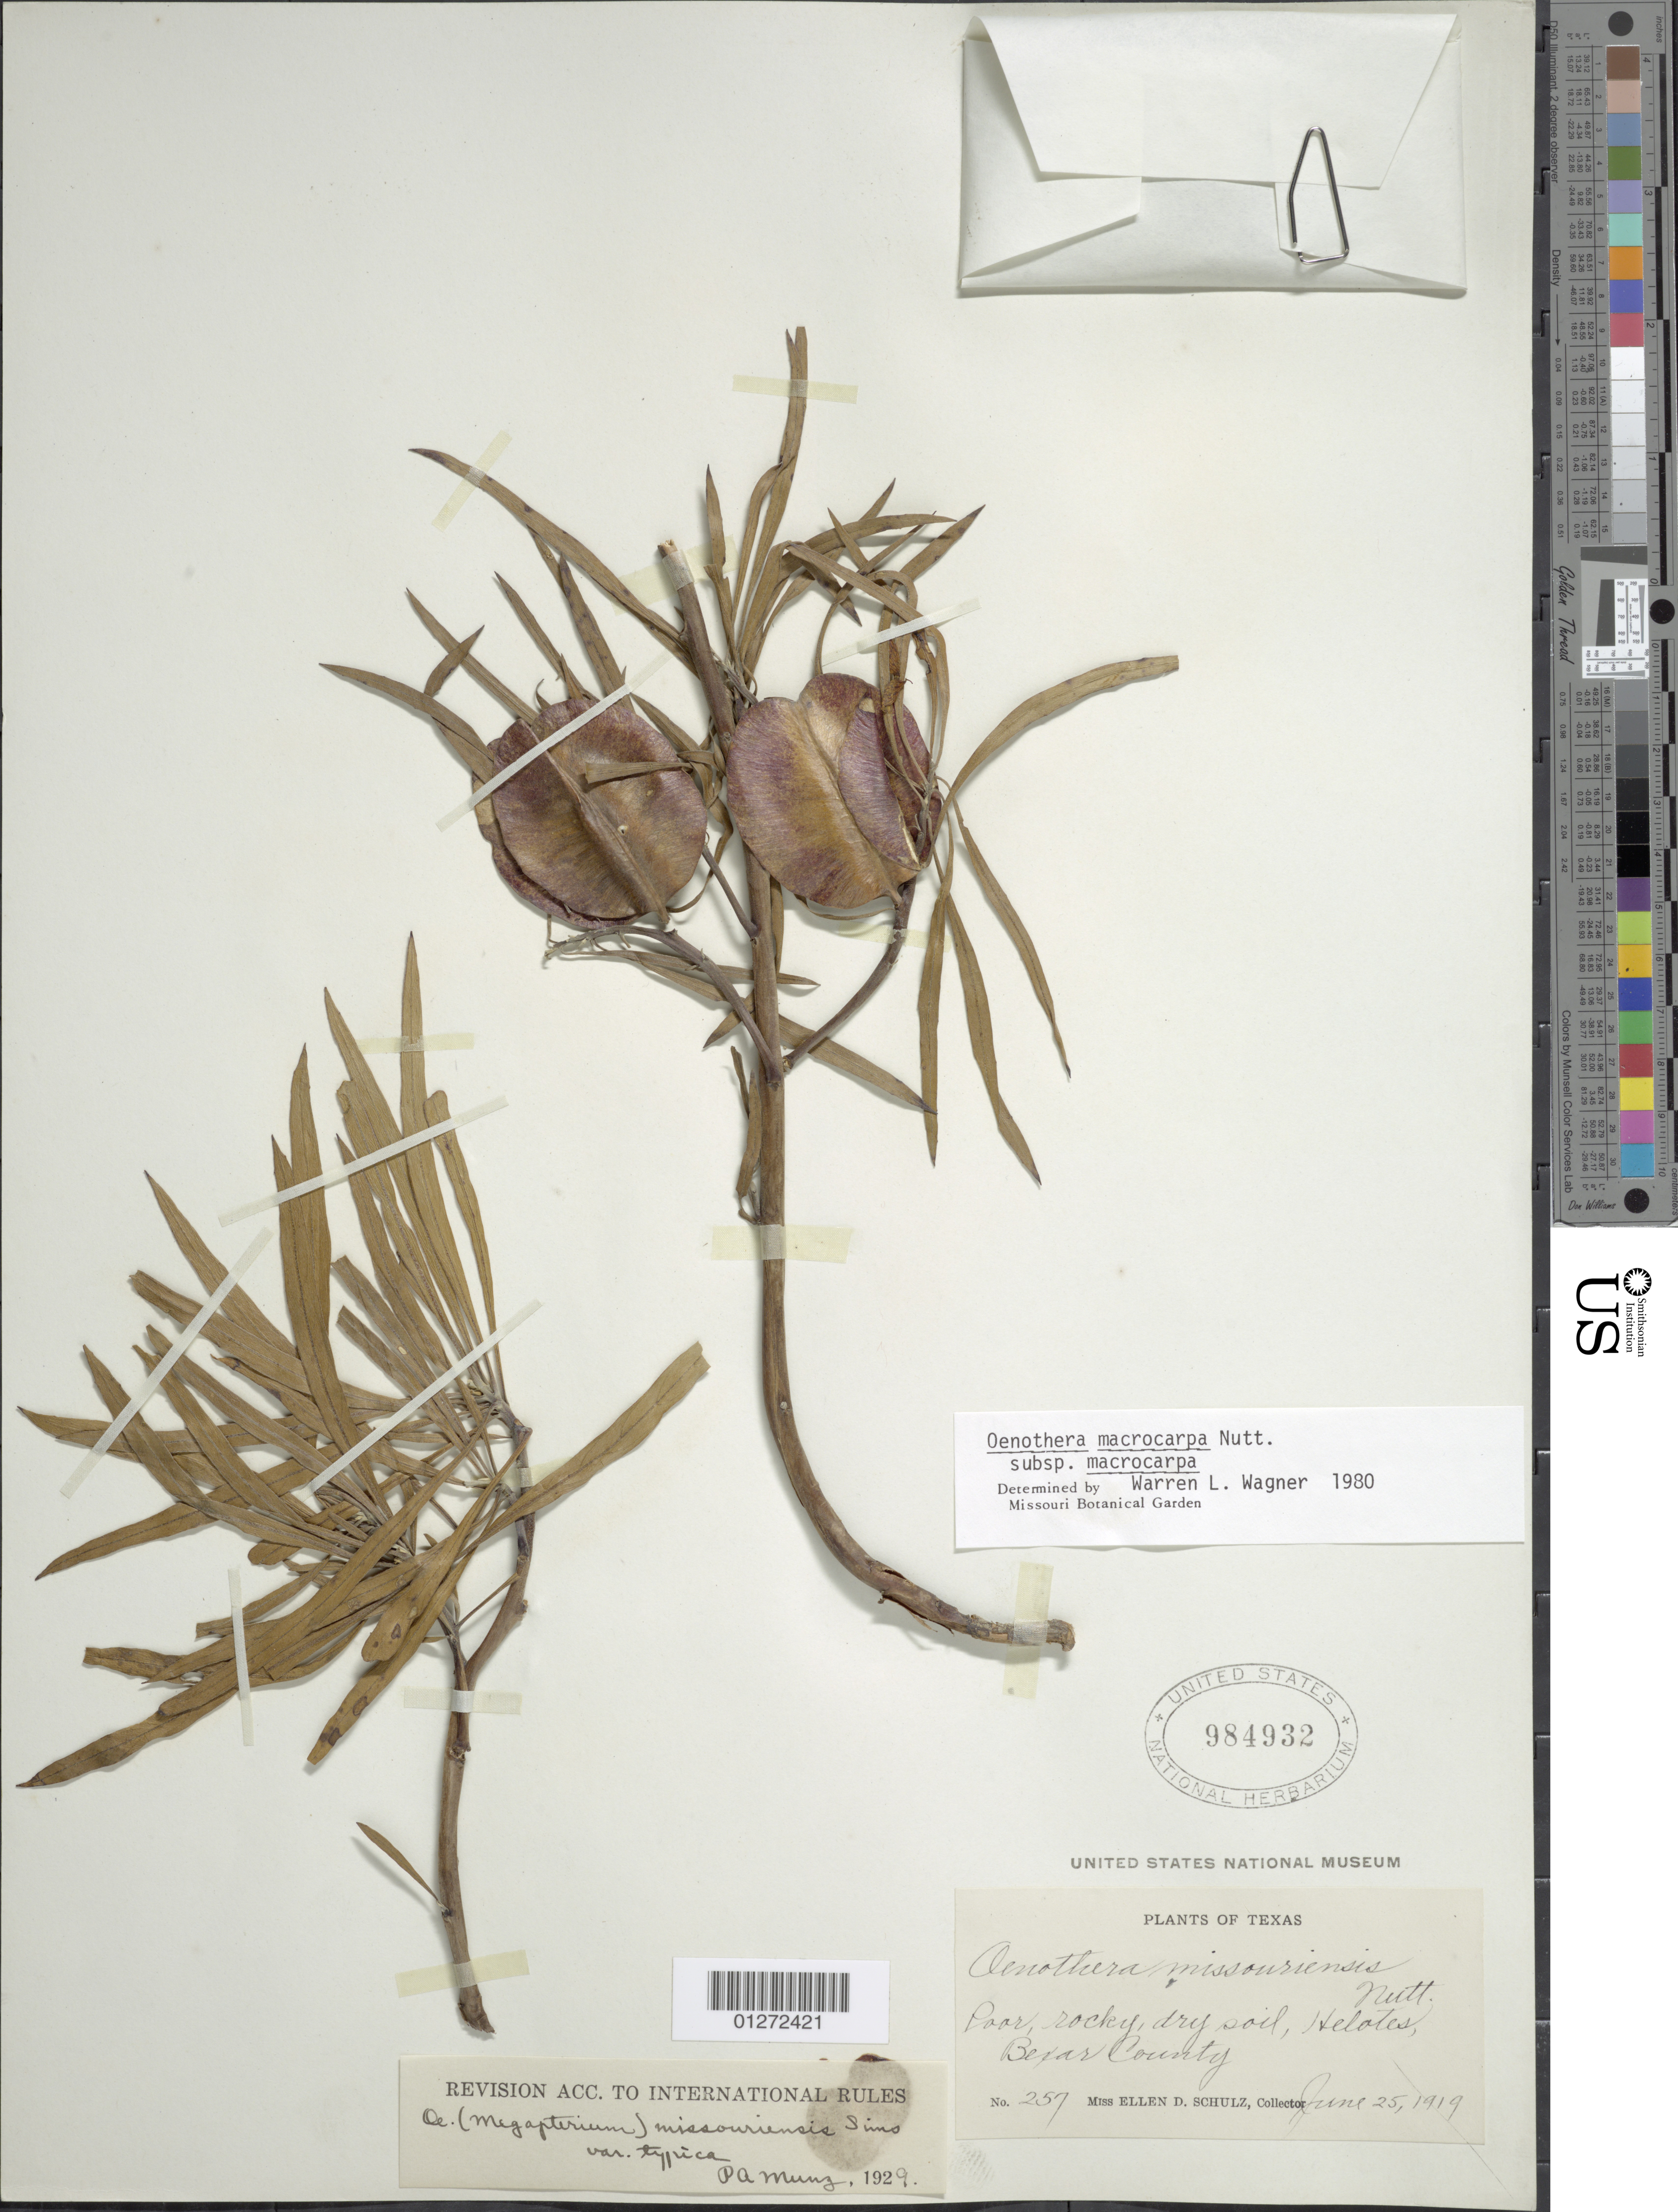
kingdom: Plantae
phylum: Tracheophyta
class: Magnoliopsida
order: Myrtales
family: Onagraceae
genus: Oenothera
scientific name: Oenothera macrocarpa subsp. macrocarpa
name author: Nutt.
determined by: Wagner, W. L., (BOT), Smithsonian Institution - National Museum of Natural History (UNITED STATES)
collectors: E. D. Schulz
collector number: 257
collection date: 1919-06-25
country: United States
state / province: Texas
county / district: Bexar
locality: Helotes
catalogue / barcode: US 984932